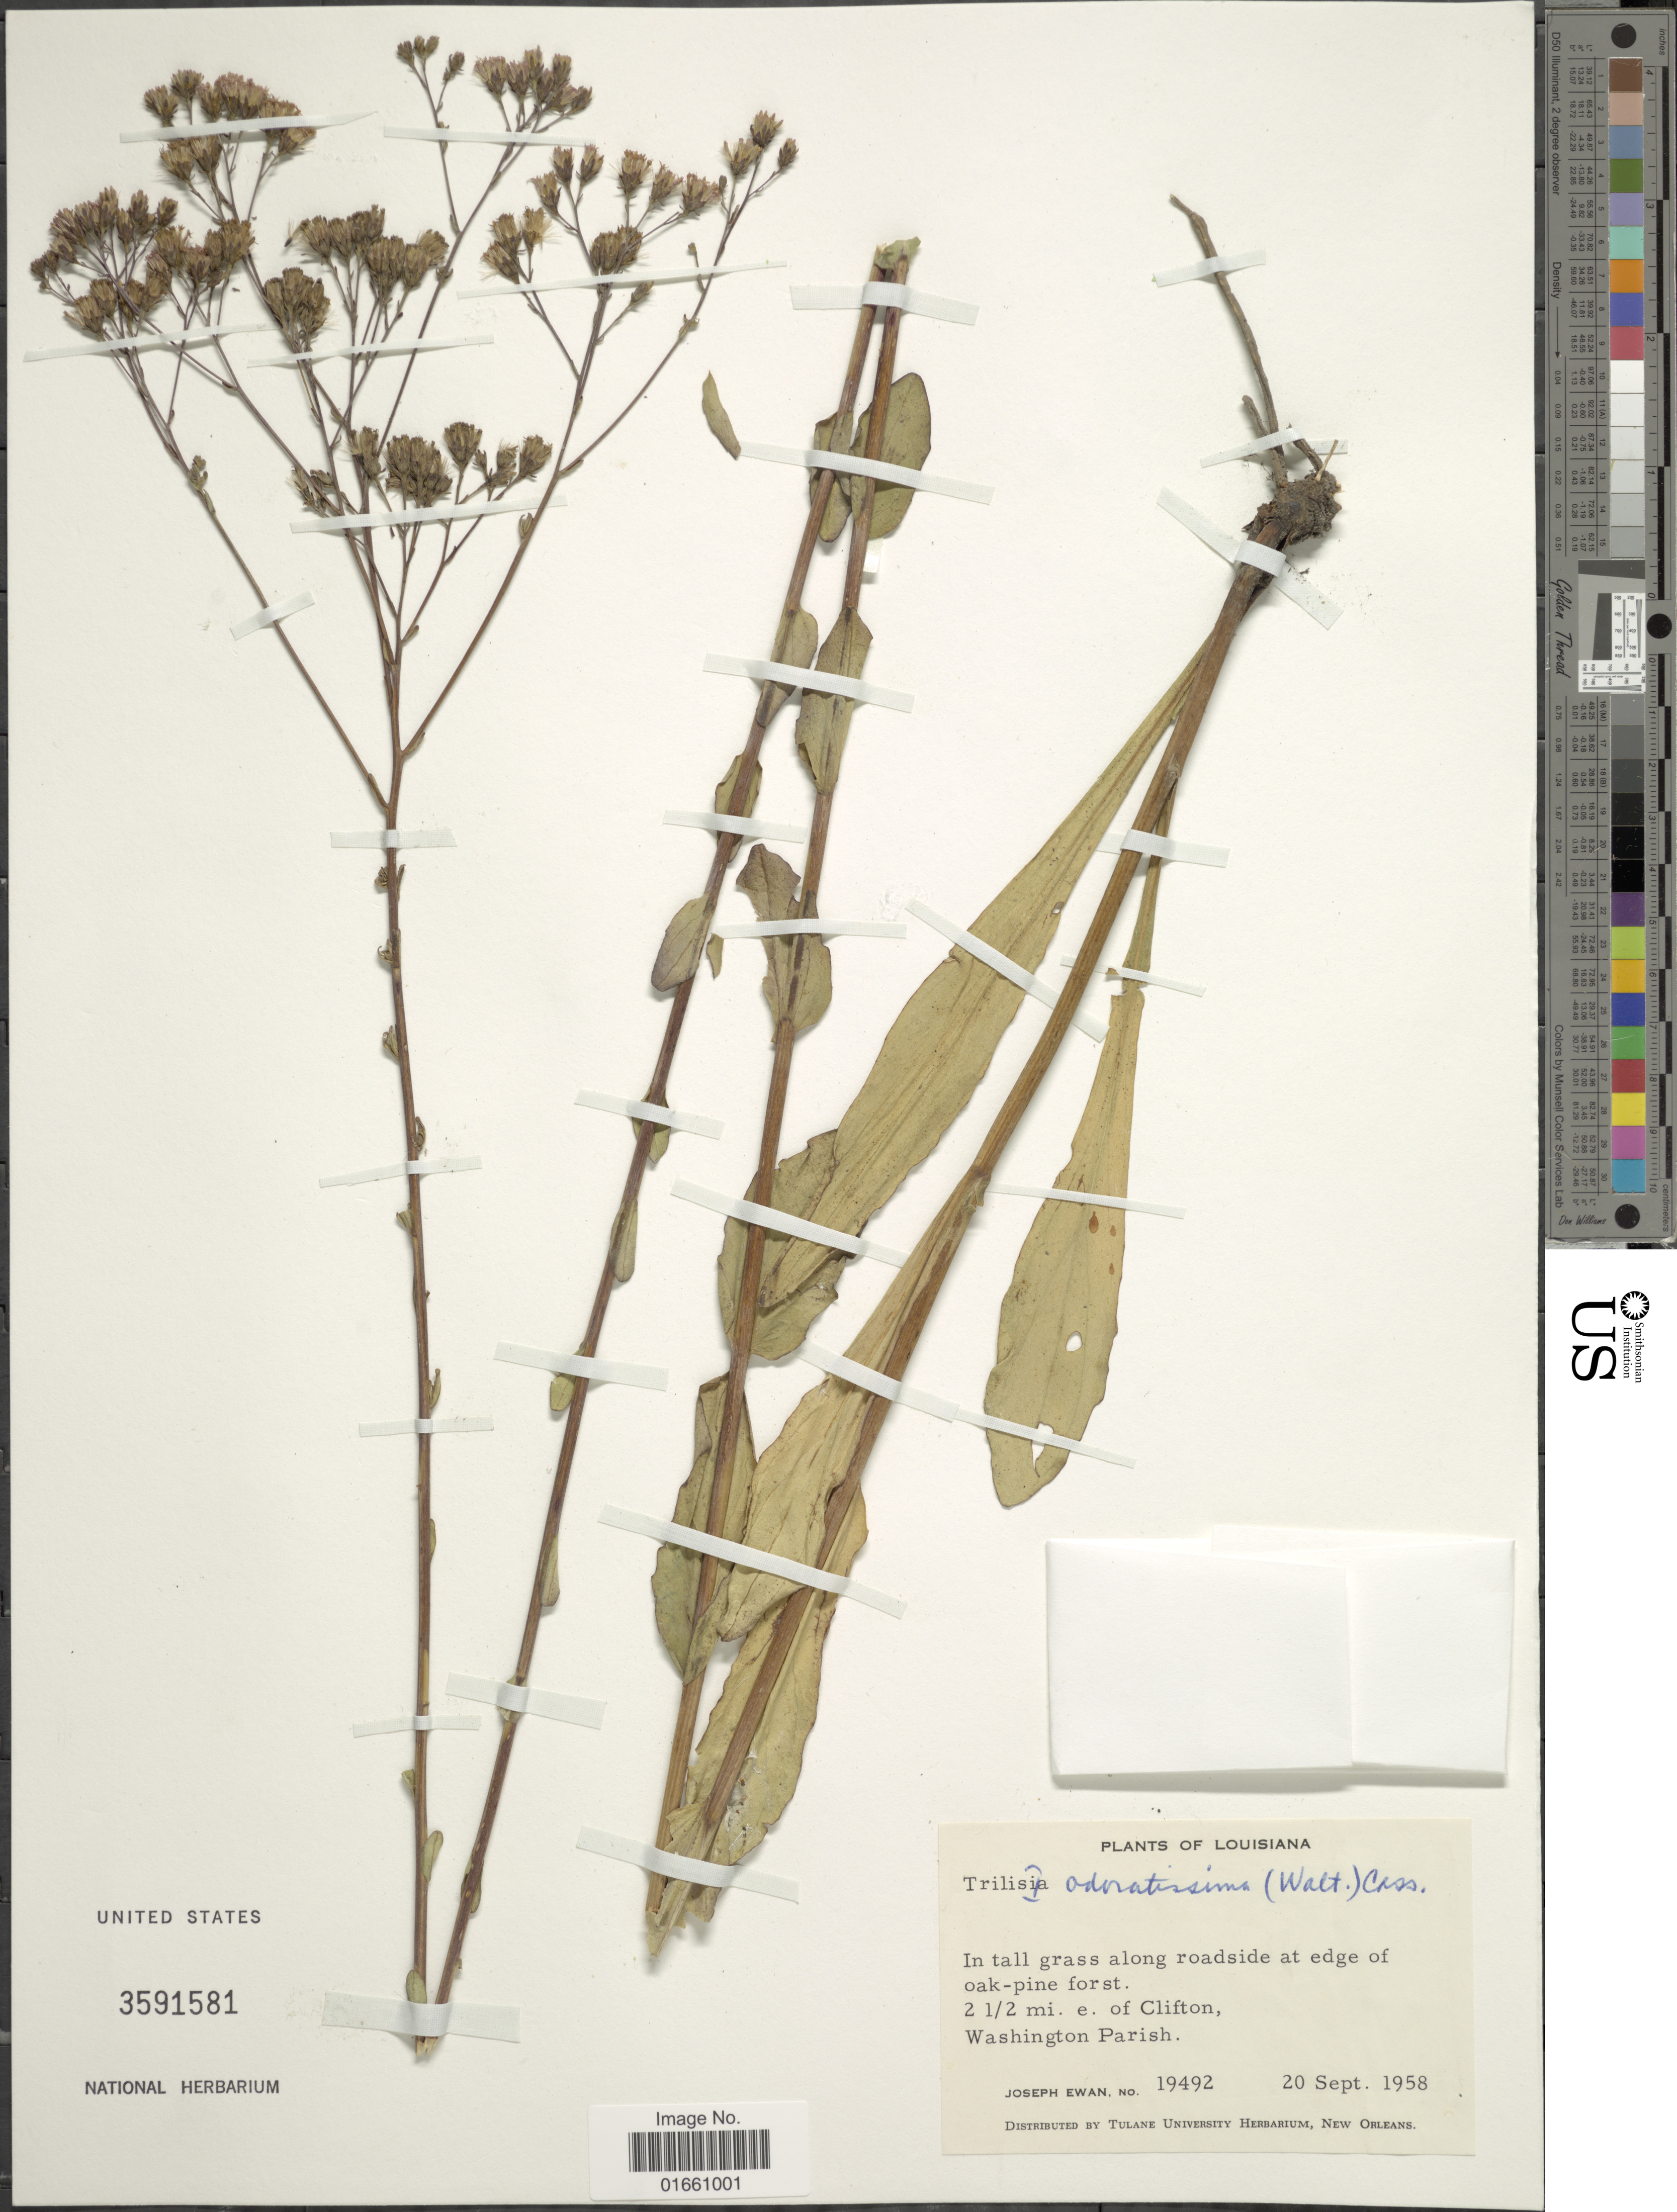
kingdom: Plantae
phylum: Tracheophyta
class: Magnoliopsida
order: Asterales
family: Asteraceae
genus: Trilisa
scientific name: Trilisa odoratissima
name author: (J.F. Gmel.) Cass.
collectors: J. A. Ewan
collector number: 19492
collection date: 1958-09-20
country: United States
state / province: Louisiana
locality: In tall grass along roadside at edge of oak-pine forest. 2 ½ mi. e. of Clifton, Washington Parish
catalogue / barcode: US 3591581